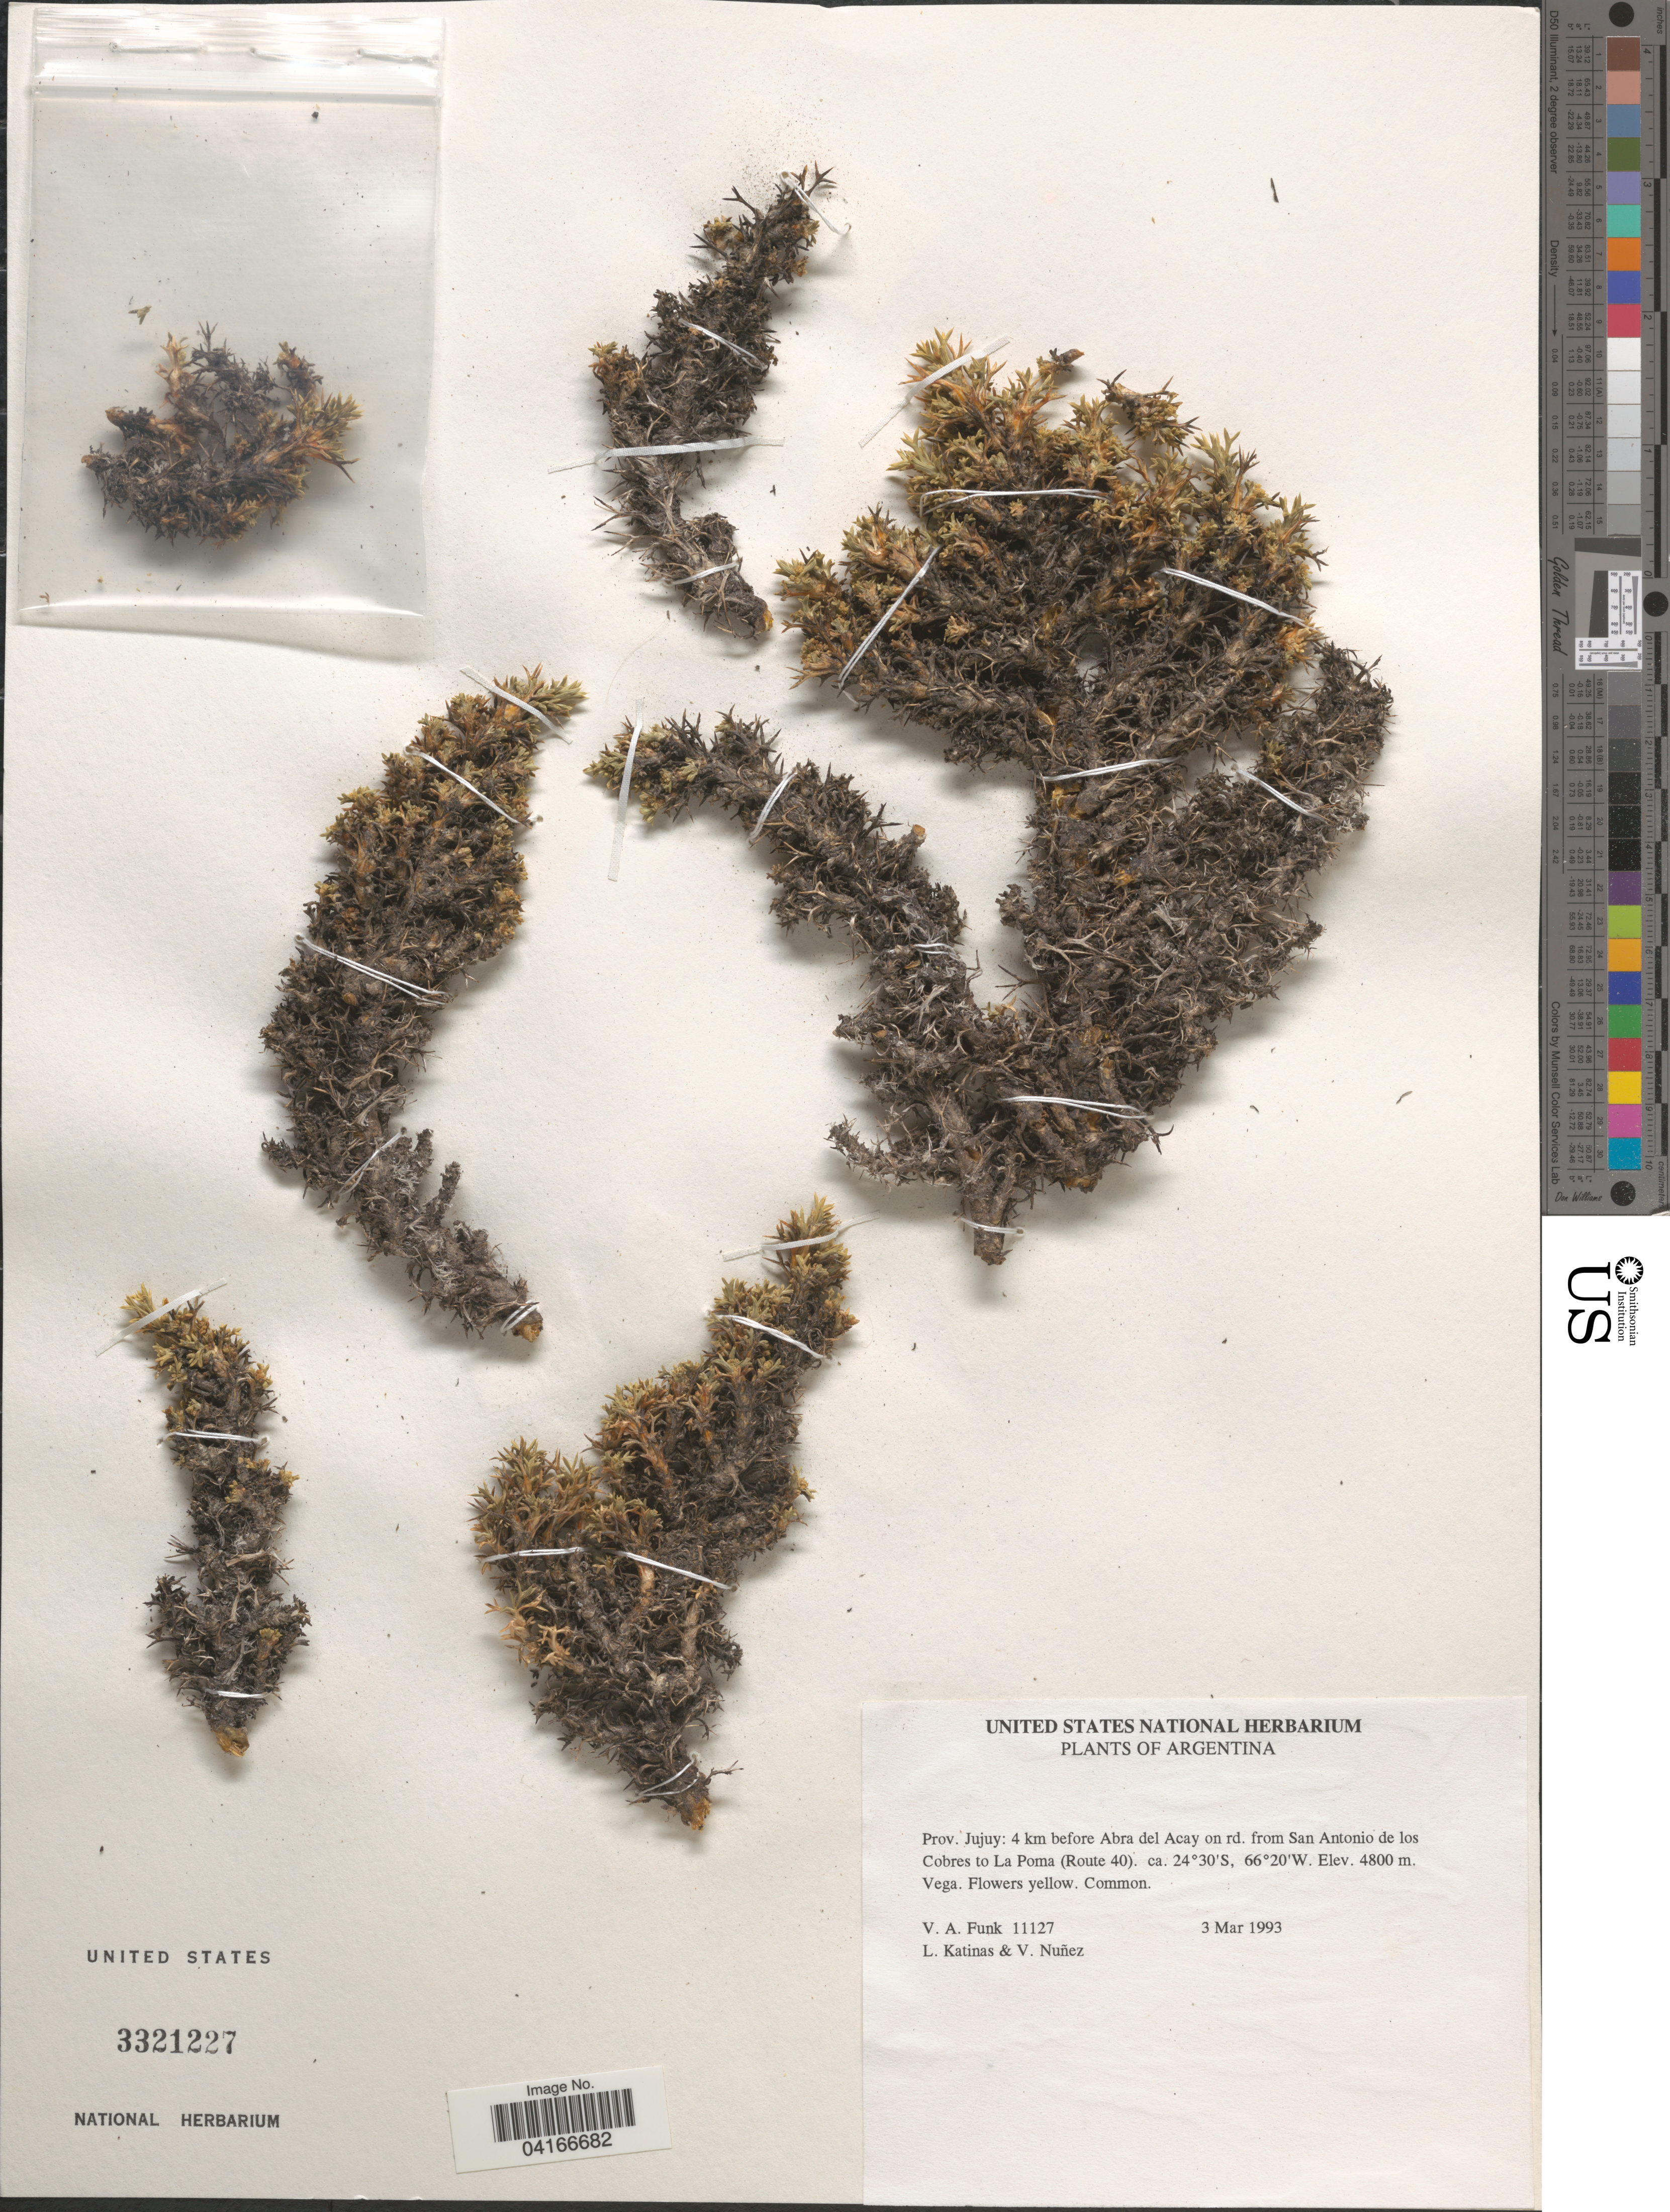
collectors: V. Funk, L. Katinas & V. Nuñez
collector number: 11127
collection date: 1993-03-03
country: Argentina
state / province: Jujuy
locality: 4 km before Abra del Acay on rd. from San Antonio de los Cobres to La Poma (Route 40).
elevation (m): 4800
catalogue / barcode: US 3321227